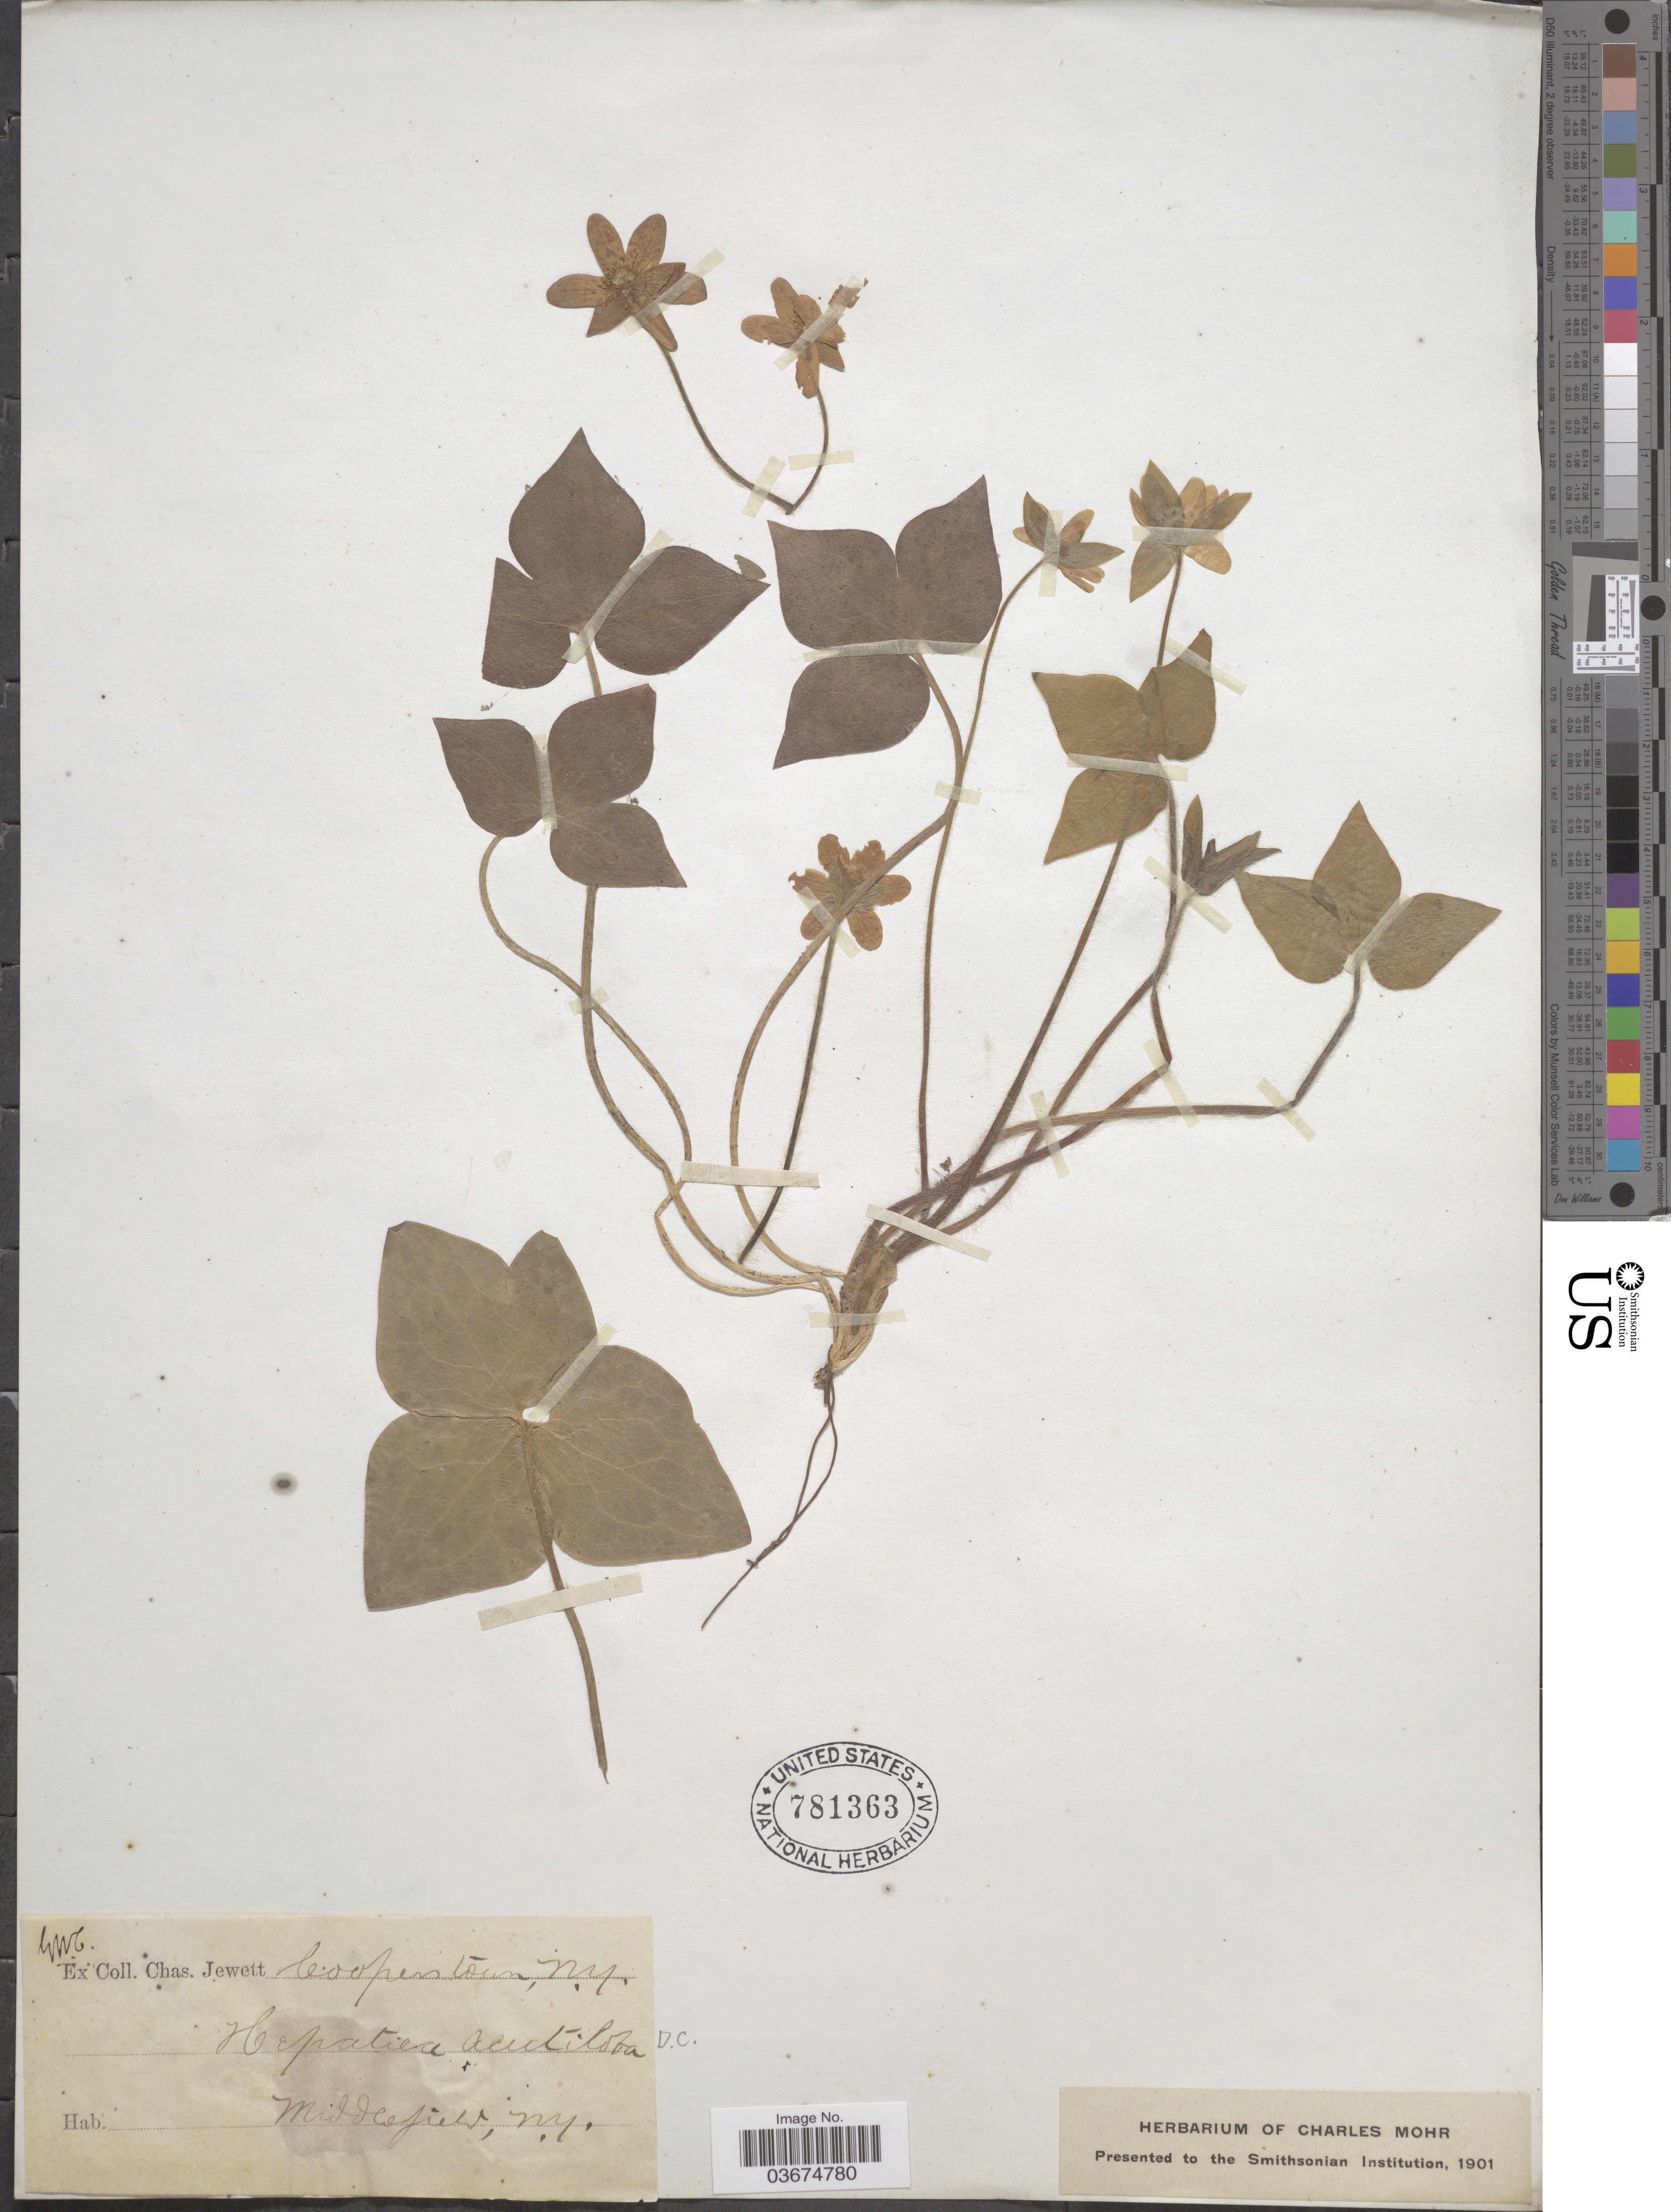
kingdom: Plantae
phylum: Tracheophyta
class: Magnoliopsida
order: Ranunculales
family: Ranunculaceae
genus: Hepatica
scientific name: Hepatica acutiloba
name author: DC.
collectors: C. Jewett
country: United States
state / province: New York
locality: Coopertown. Middlefield.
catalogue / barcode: US 781363